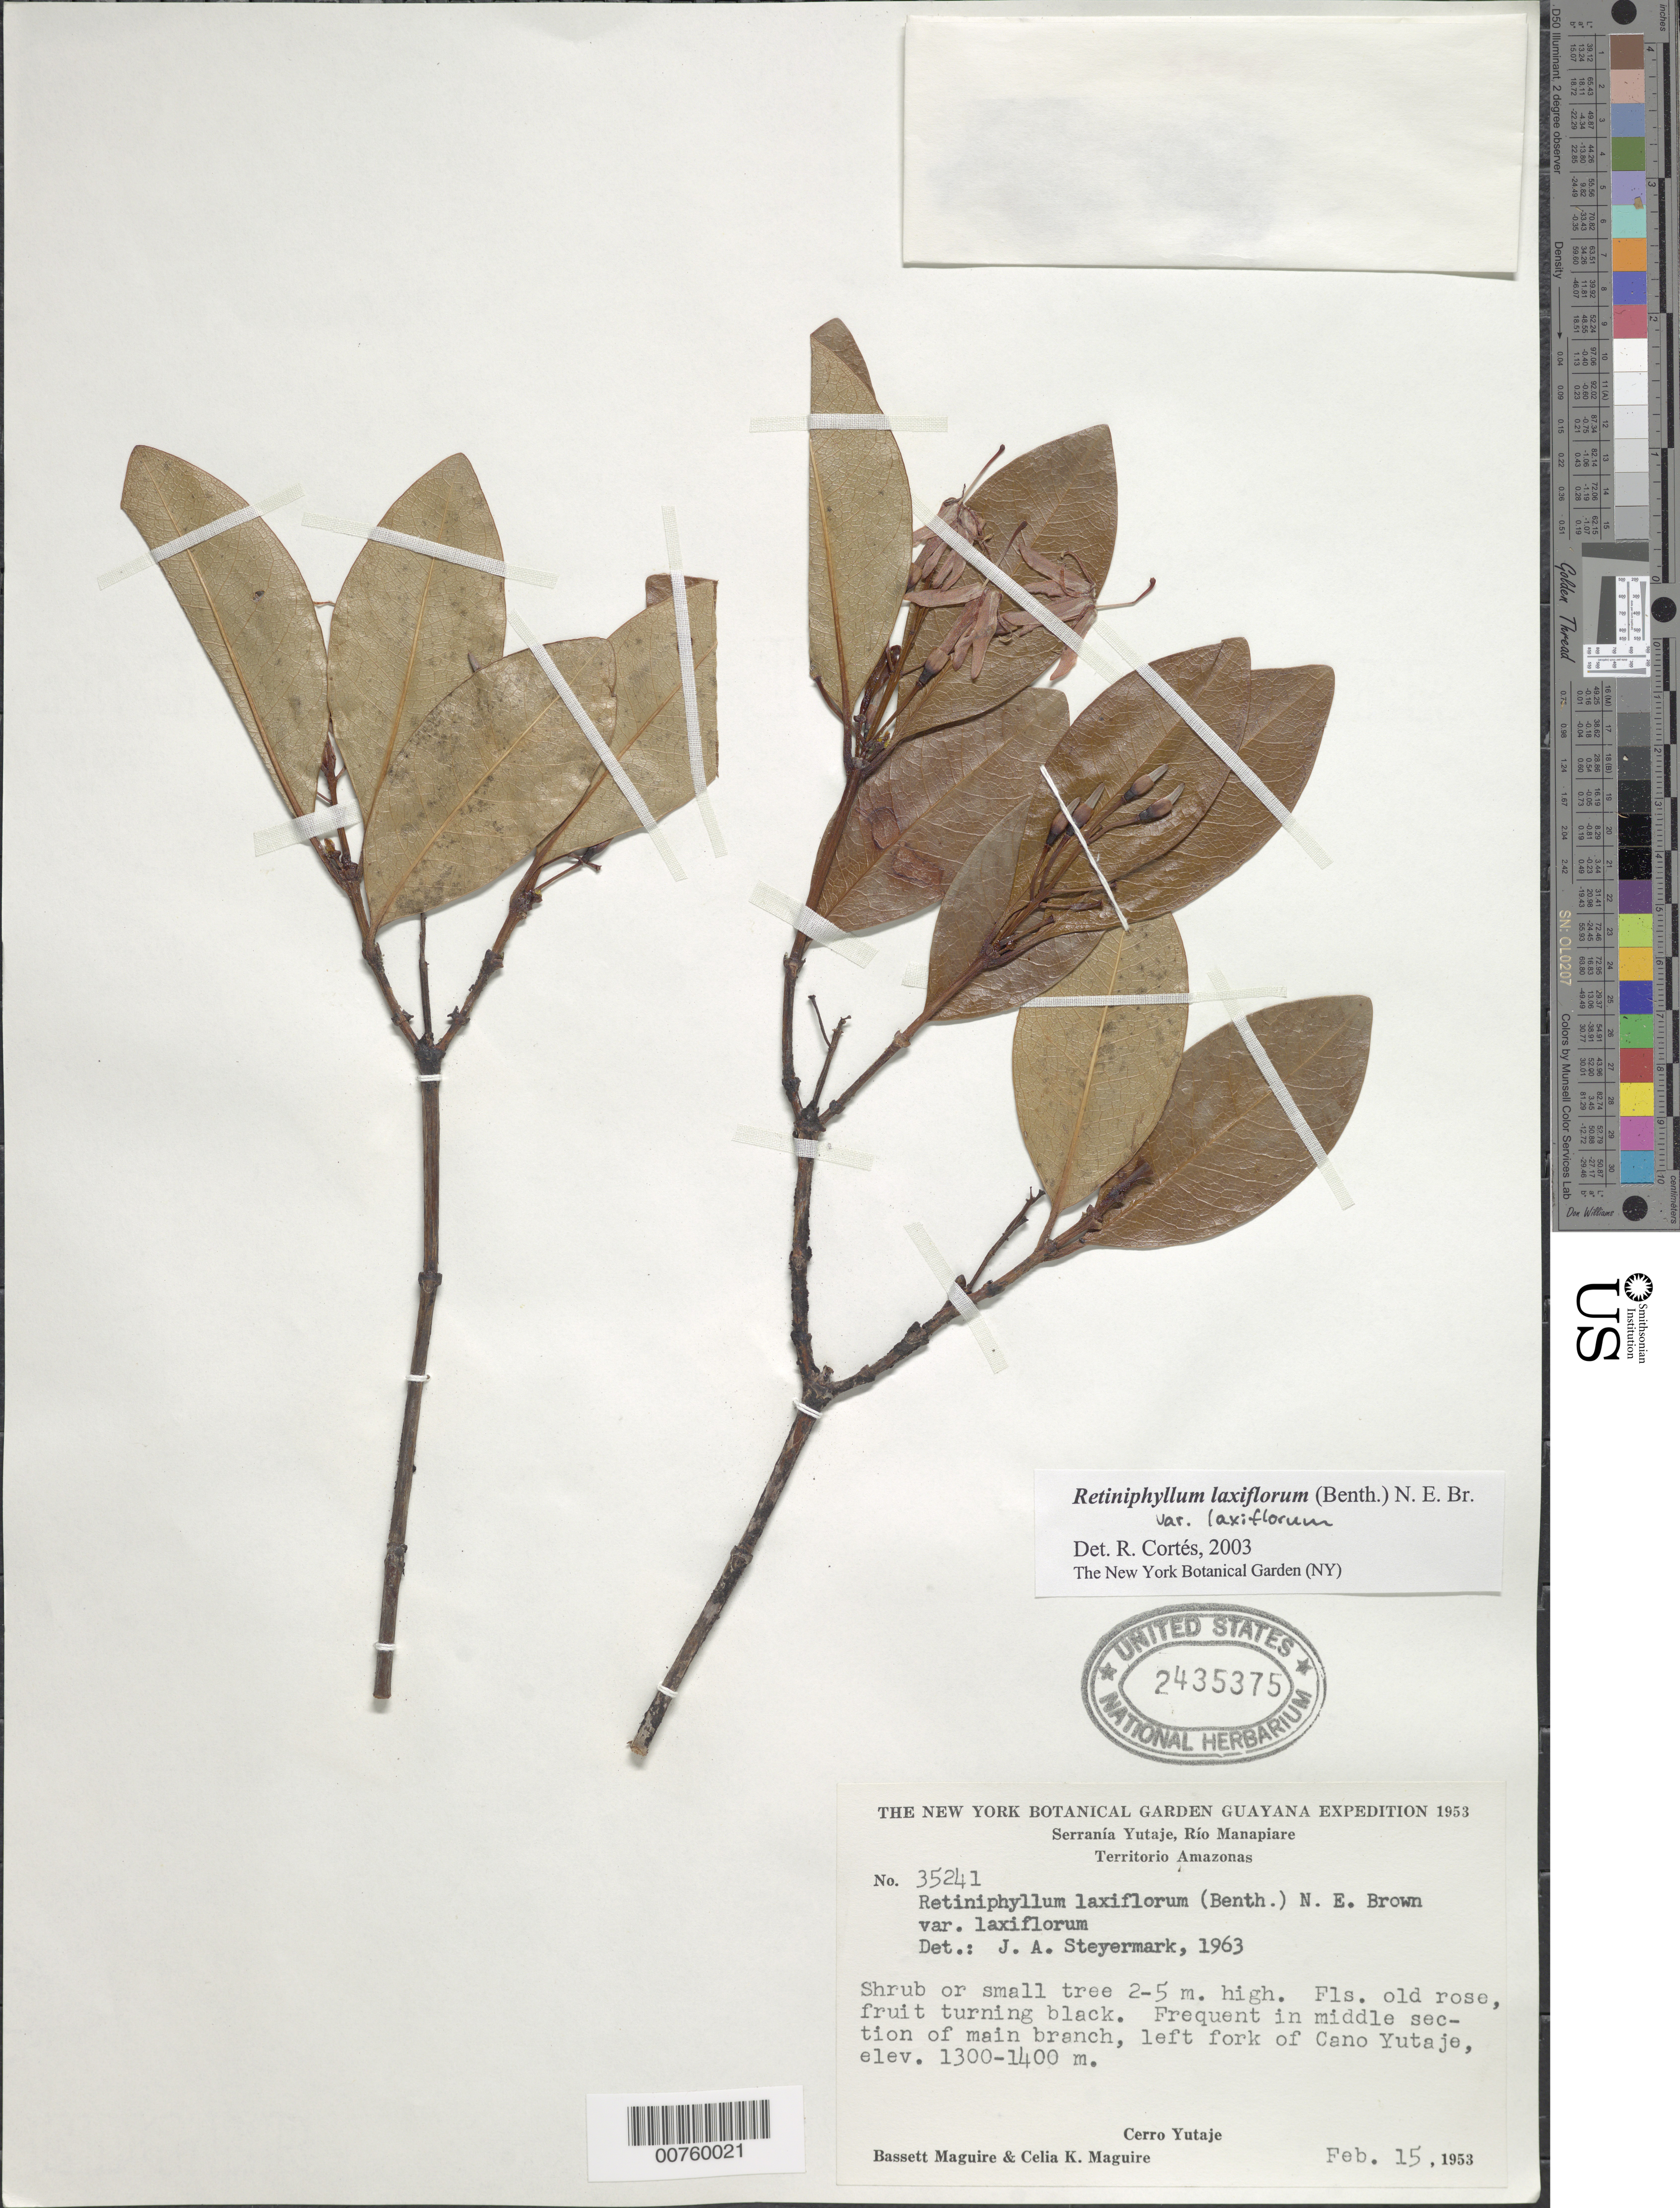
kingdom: Plantae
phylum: Tracheophyta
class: Magnoliopsida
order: Gentianales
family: Rubiaceae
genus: Retiniphyllum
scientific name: Retiniphyllum laxiflorum var. laxiflorum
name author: (Benth.) N.E. Br.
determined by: Cortes R., G.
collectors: B. Maguire & C. K. Maguire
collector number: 35241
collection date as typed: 15-Feb-53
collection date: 1953-02-15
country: Venezuela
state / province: Amazonas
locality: Serranía Yutajé, Río Manapiare, along left fork Caño Yutajé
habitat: Middle of main branch, left fork of Caño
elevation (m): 1300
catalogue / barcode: US 2435375